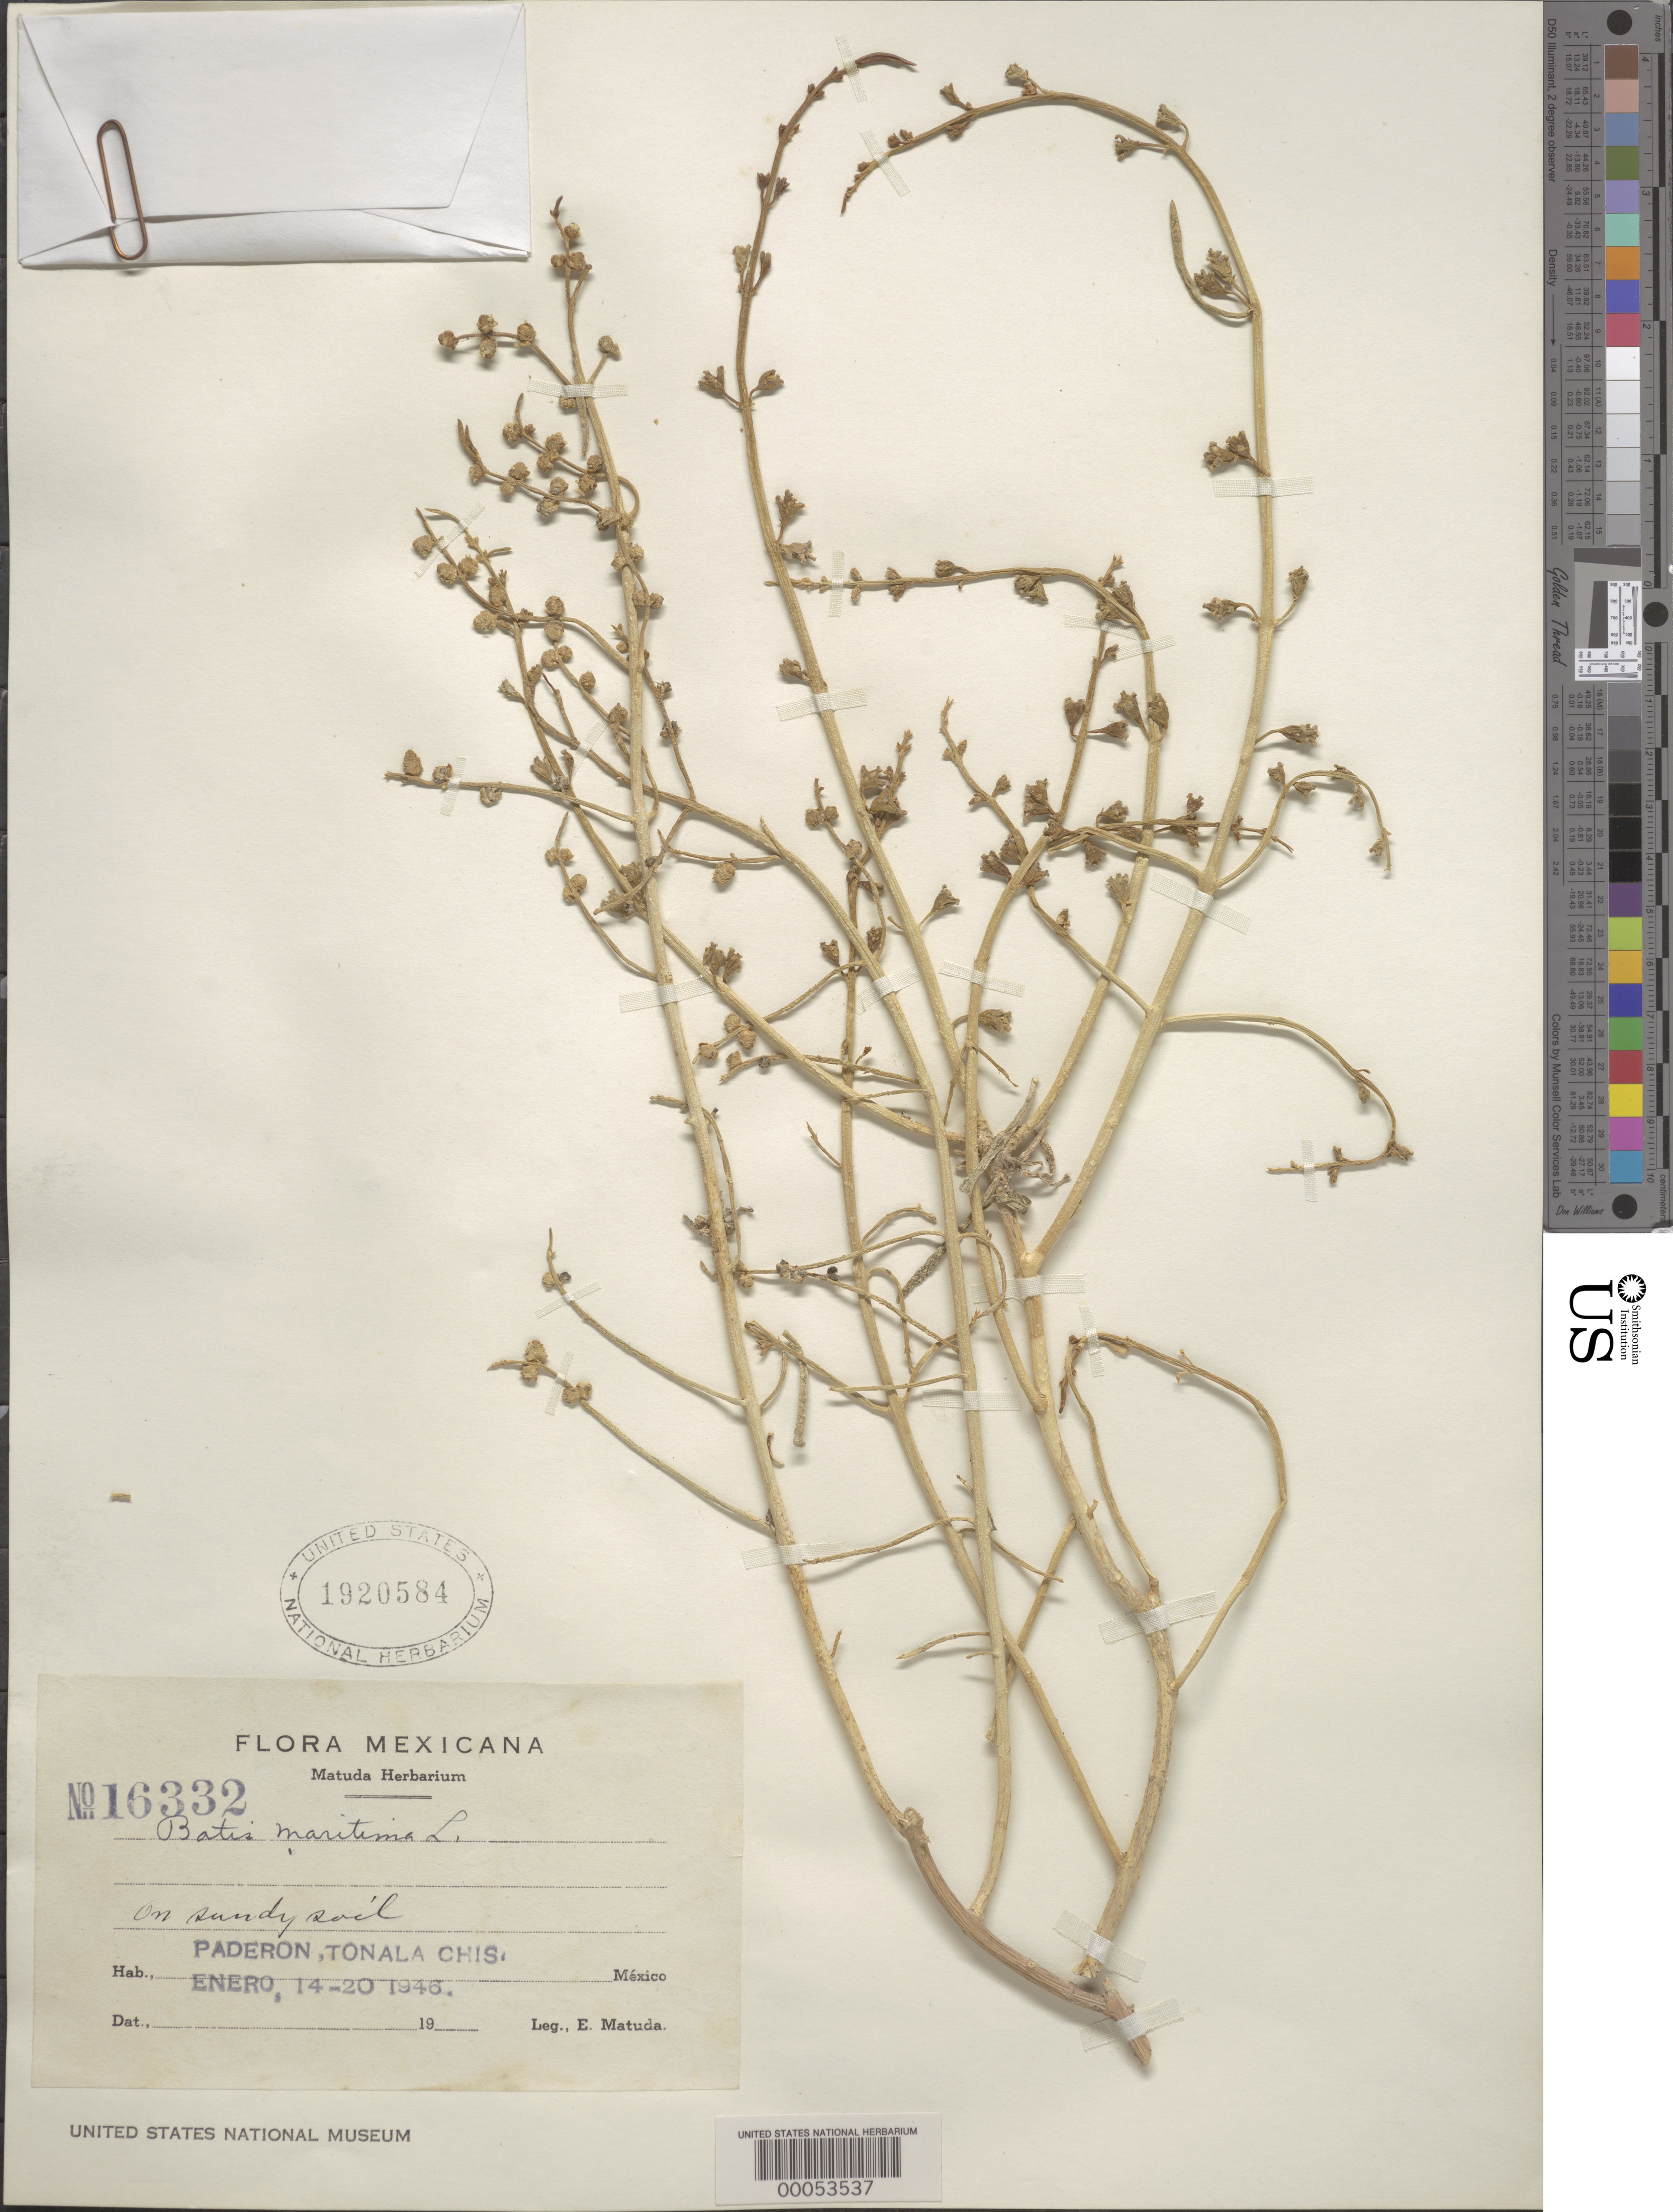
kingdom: Plantae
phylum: Tracheophyta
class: Magnoliopsida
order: Brassicales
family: Bataceae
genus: Batis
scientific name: Batis maritima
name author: L.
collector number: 16332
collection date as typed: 14 Jan 1946 to 20 Jan 1946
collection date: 1946-01-14/1946-01-20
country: Mexico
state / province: Chiapas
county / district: Tonalá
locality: Paderon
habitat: On sandy soil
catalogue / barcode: US 1920584